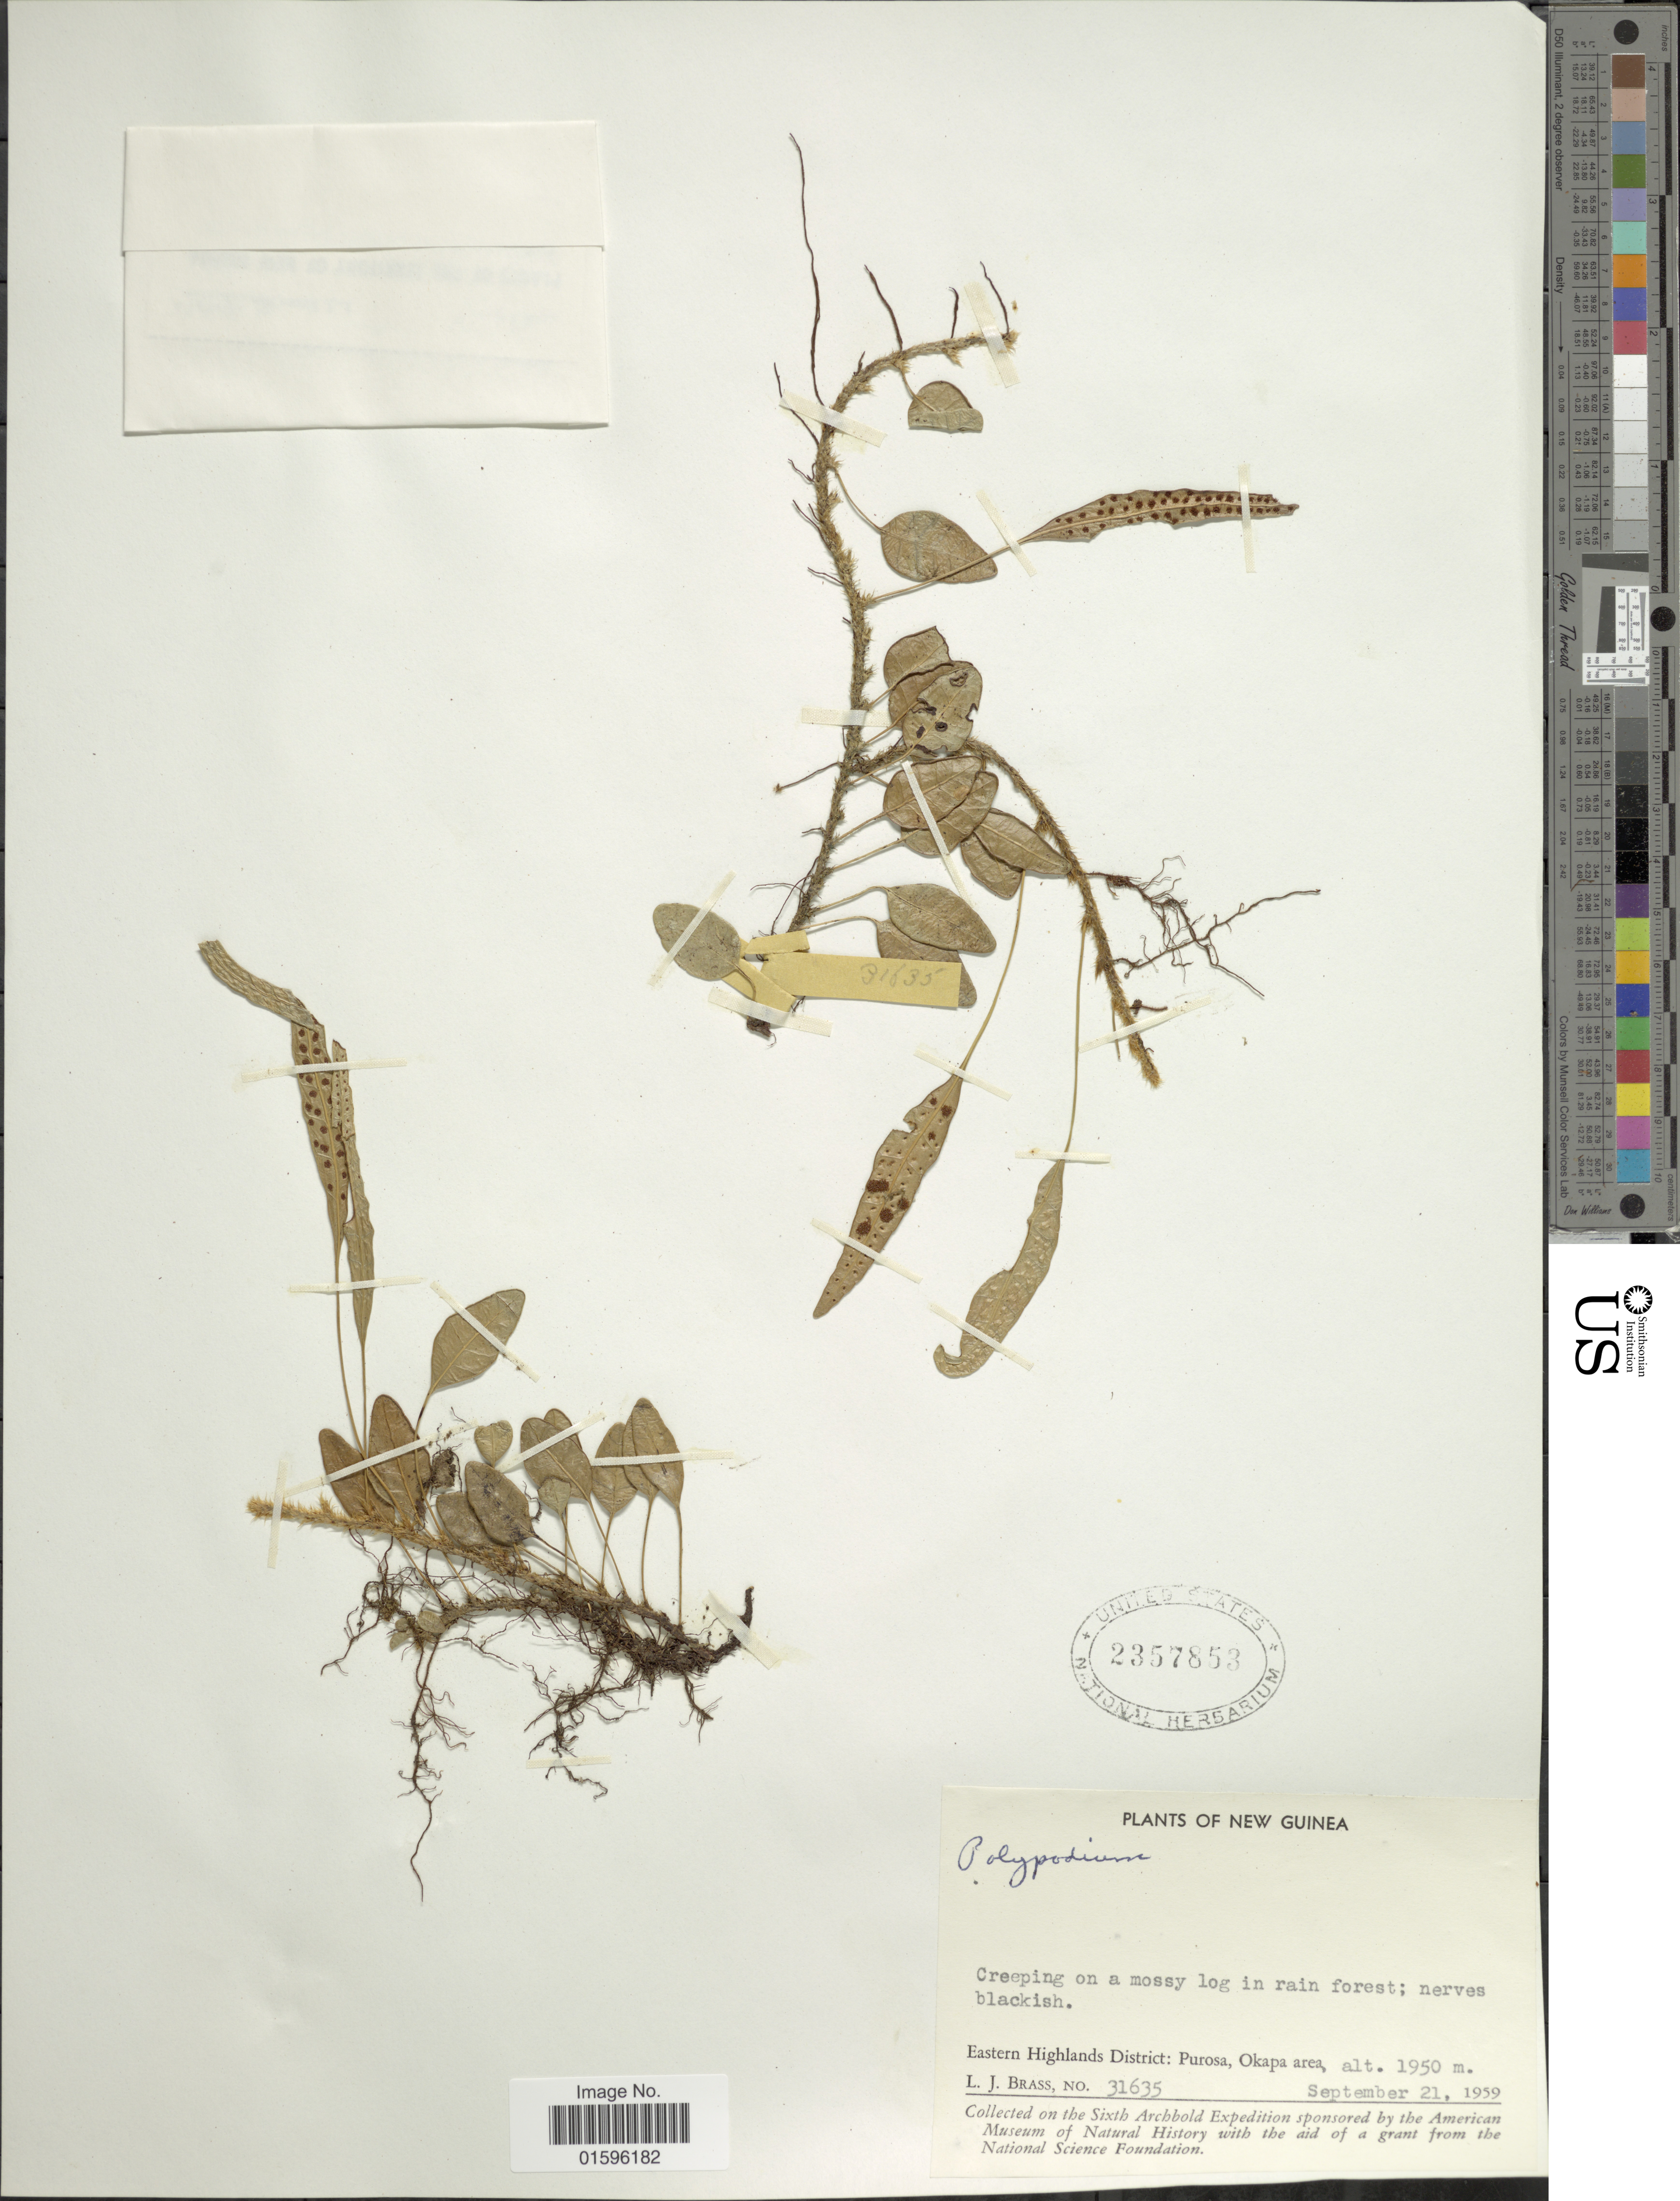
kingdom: Plantae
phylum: Tracheophyta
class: Polypodiopsida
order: Polypodiales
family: Polypodiaceae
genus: Polypodium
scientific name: Polypodium sp.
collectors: L. J. Brass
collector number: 31635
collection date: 1959-09-21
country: Papua New Guinea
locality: New Guinea, Eastern Highlands District: Purosa, Okapa area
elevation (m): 1950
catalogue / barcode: US 2357853